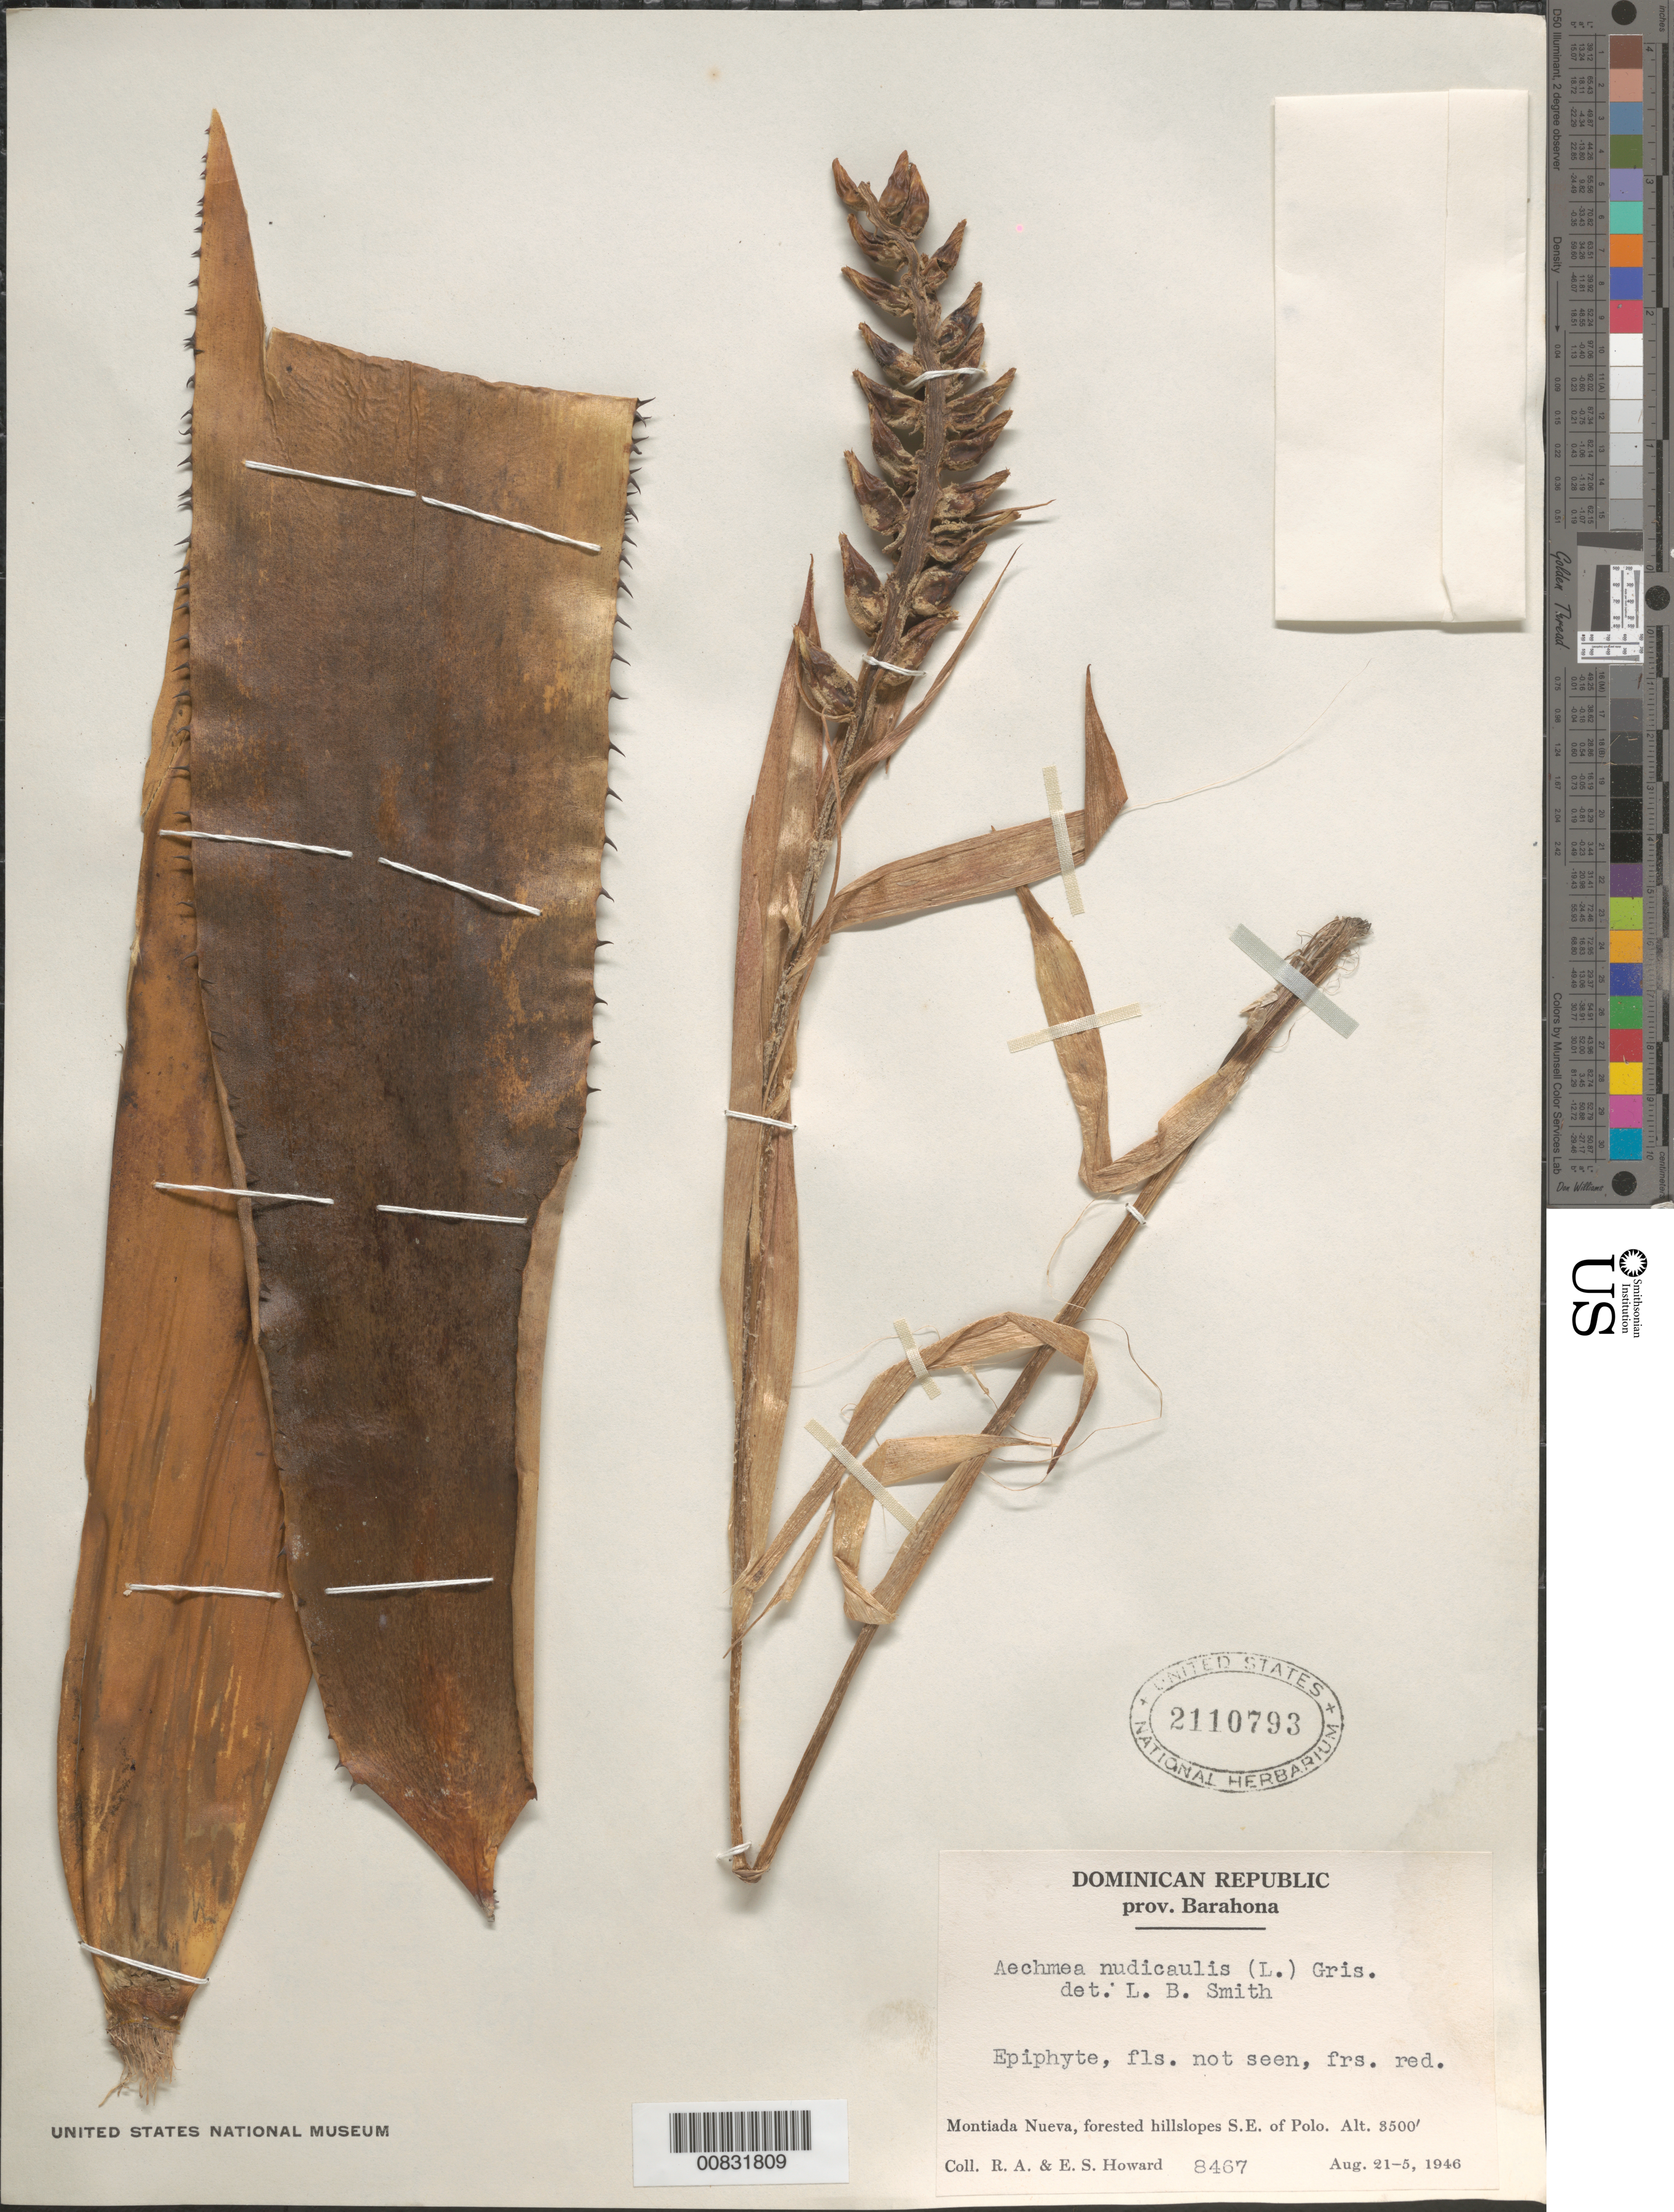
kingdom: Plantae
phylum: Tracheophyta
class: Liliopsida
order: Poales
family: Bromeliaceae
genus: Aechmea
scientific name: Aechmea nudicaulis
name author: (L.) Griseb.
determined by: Smith, Lyman B., (US), NMNH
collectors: R. A. Howard & E. S. Howard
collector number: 8467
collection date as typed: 21 Aug 1946 to 25 Aug 1946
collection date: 1946-08-21/1946-08-25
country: Dominican Republic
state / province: Barahona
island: Hispaniola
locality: Montiada Nueva, forested hillslopes S. E. of Polo.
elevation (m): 1067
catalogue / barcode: US 2110793